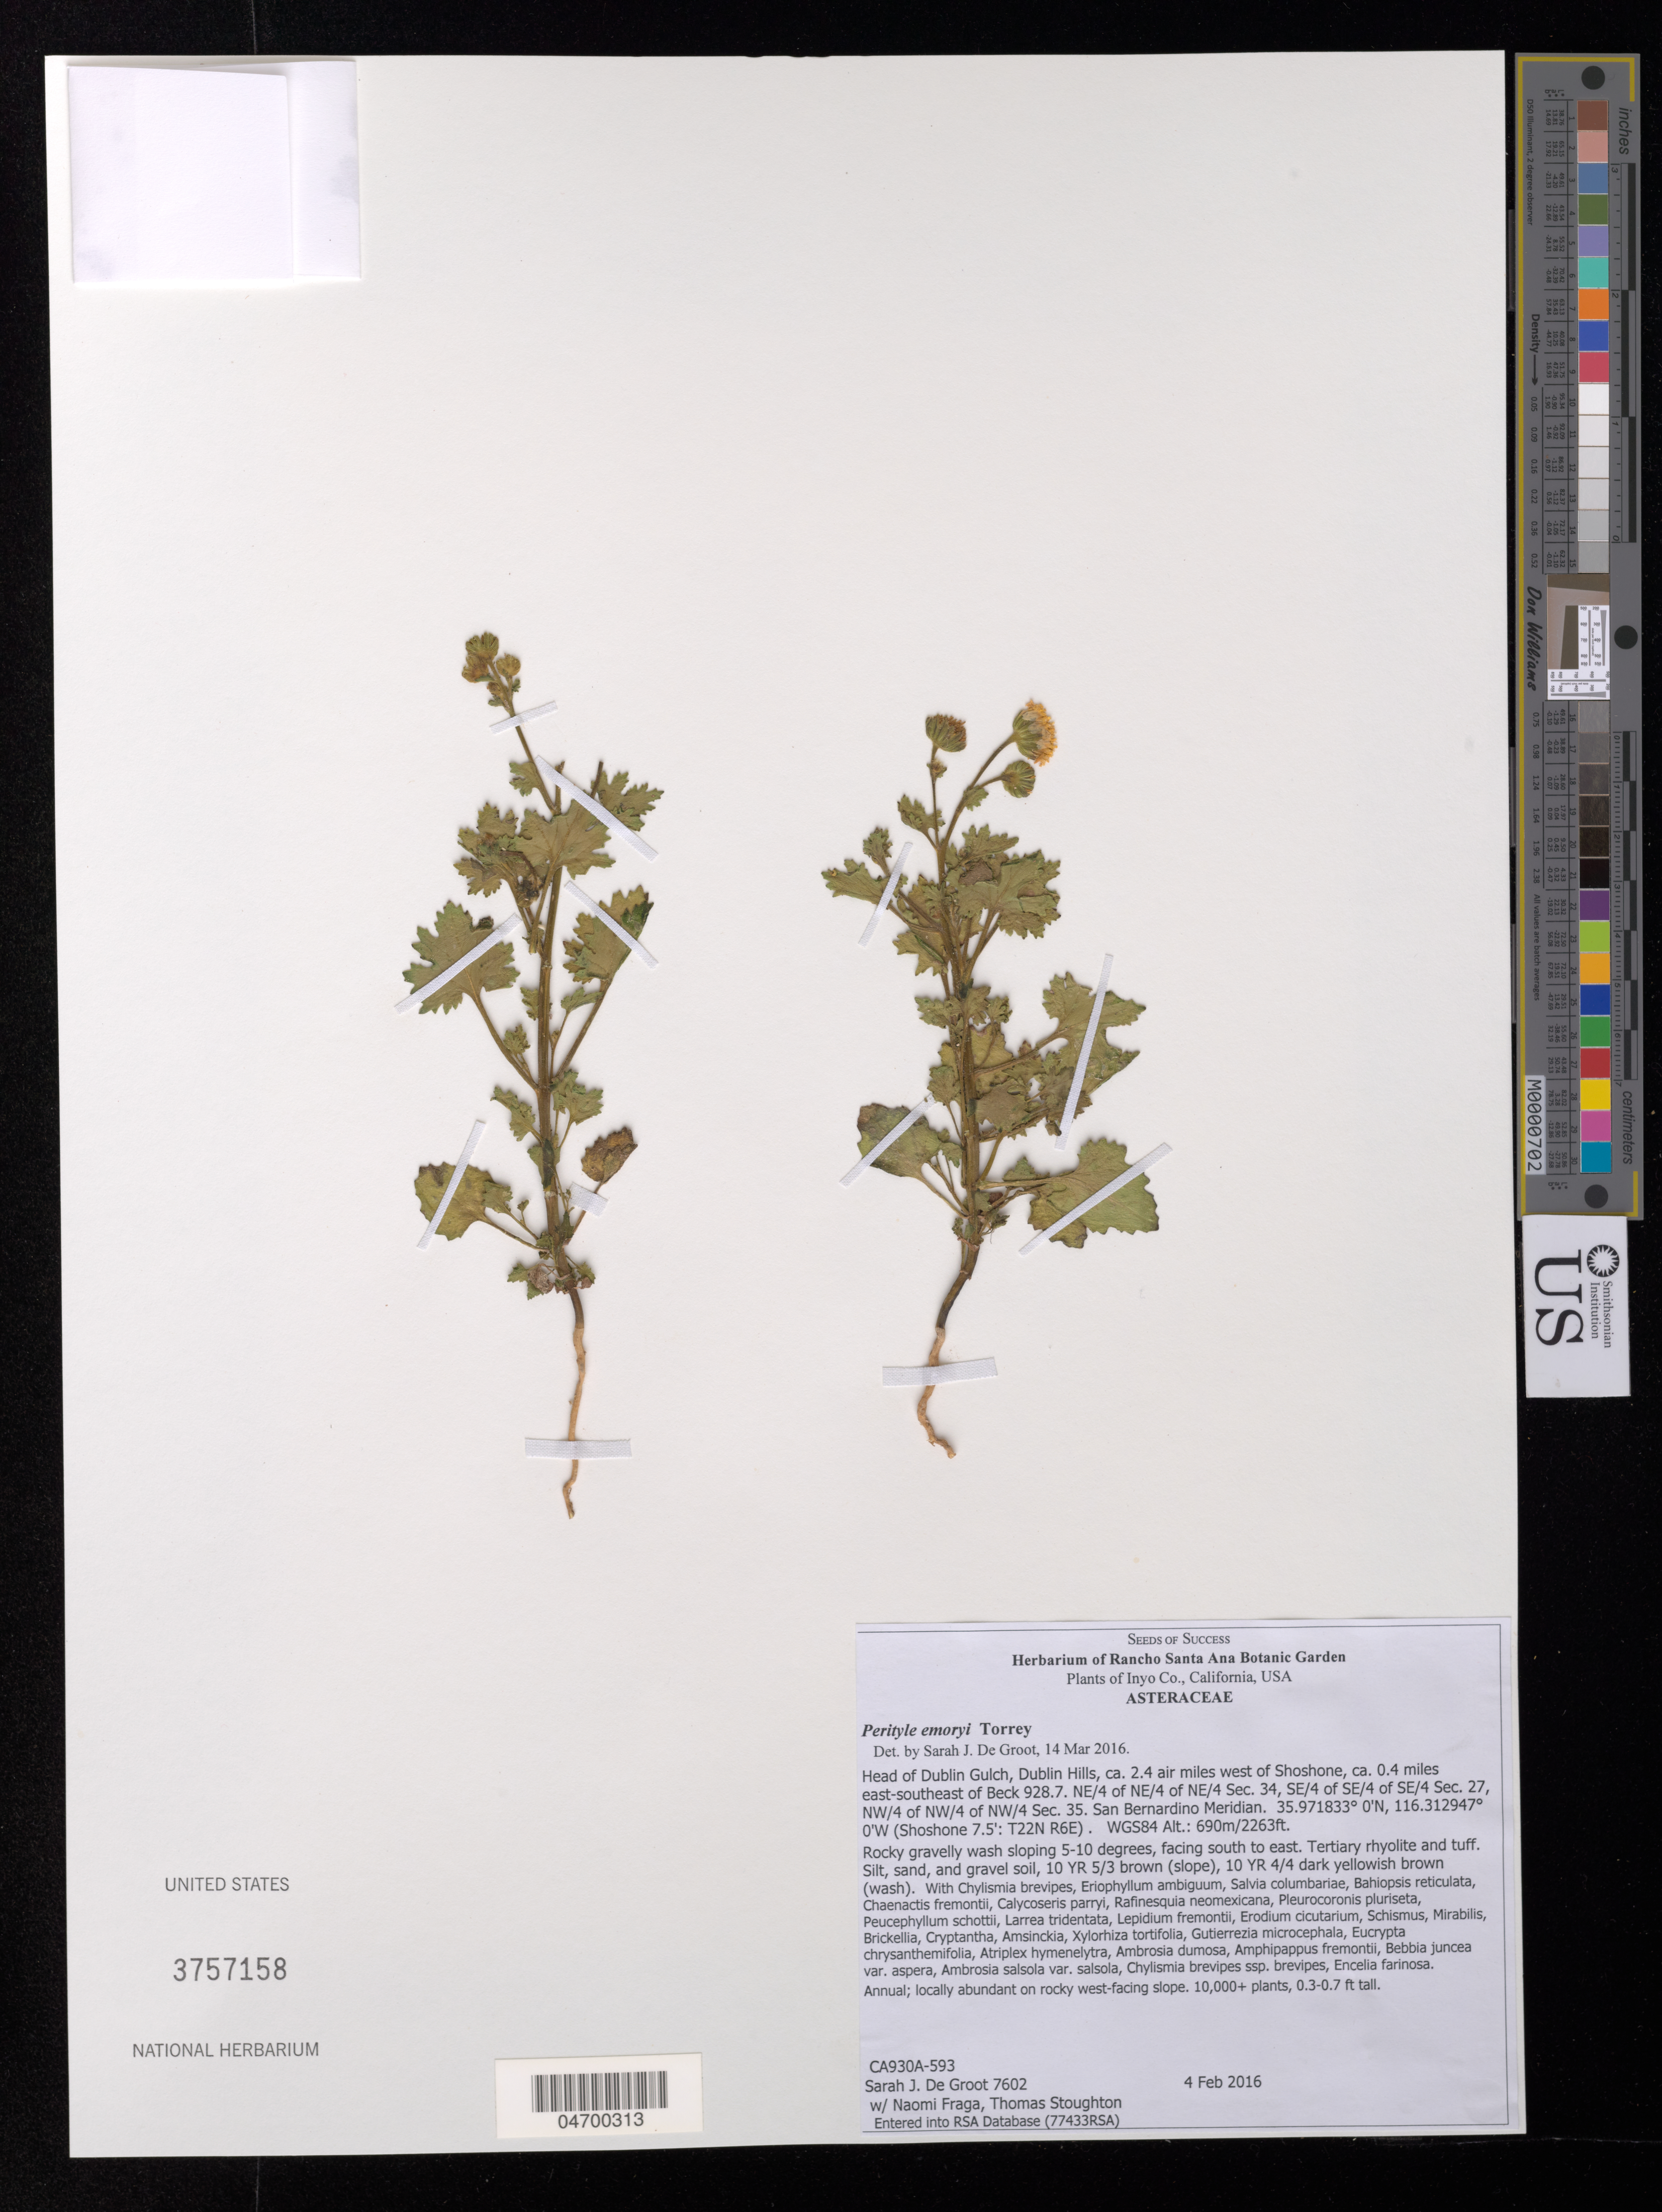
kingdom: Plantae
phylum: Tracheophyta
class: Magnoliopsida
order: Asterales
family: Asteraceae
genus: Perityle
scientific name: Perityle emoryi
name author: Torr. in Emory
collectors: S. De Groot, N. Fraga & T. Stoughton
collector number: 7602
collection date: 2016-02-04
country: United States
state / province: California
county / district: Inyo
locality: Inyo Co. Head of Dublin Gulch, Dublin Hills, ca. 2.4 air miles west of Shoshone, ca. 0.4 miles east-southeast of Beck 928.7. NE/4 of NE/4 of NE/4 Sec. 34, SE/4 of SE/4 of SE/4 Sec. 27, NW/4 of NW/4 of NW/4 Sec. 35. San Bernardino Meridian. (Shoshone 7.5': T22N R6E).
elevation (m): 690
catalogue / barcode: US 3757158